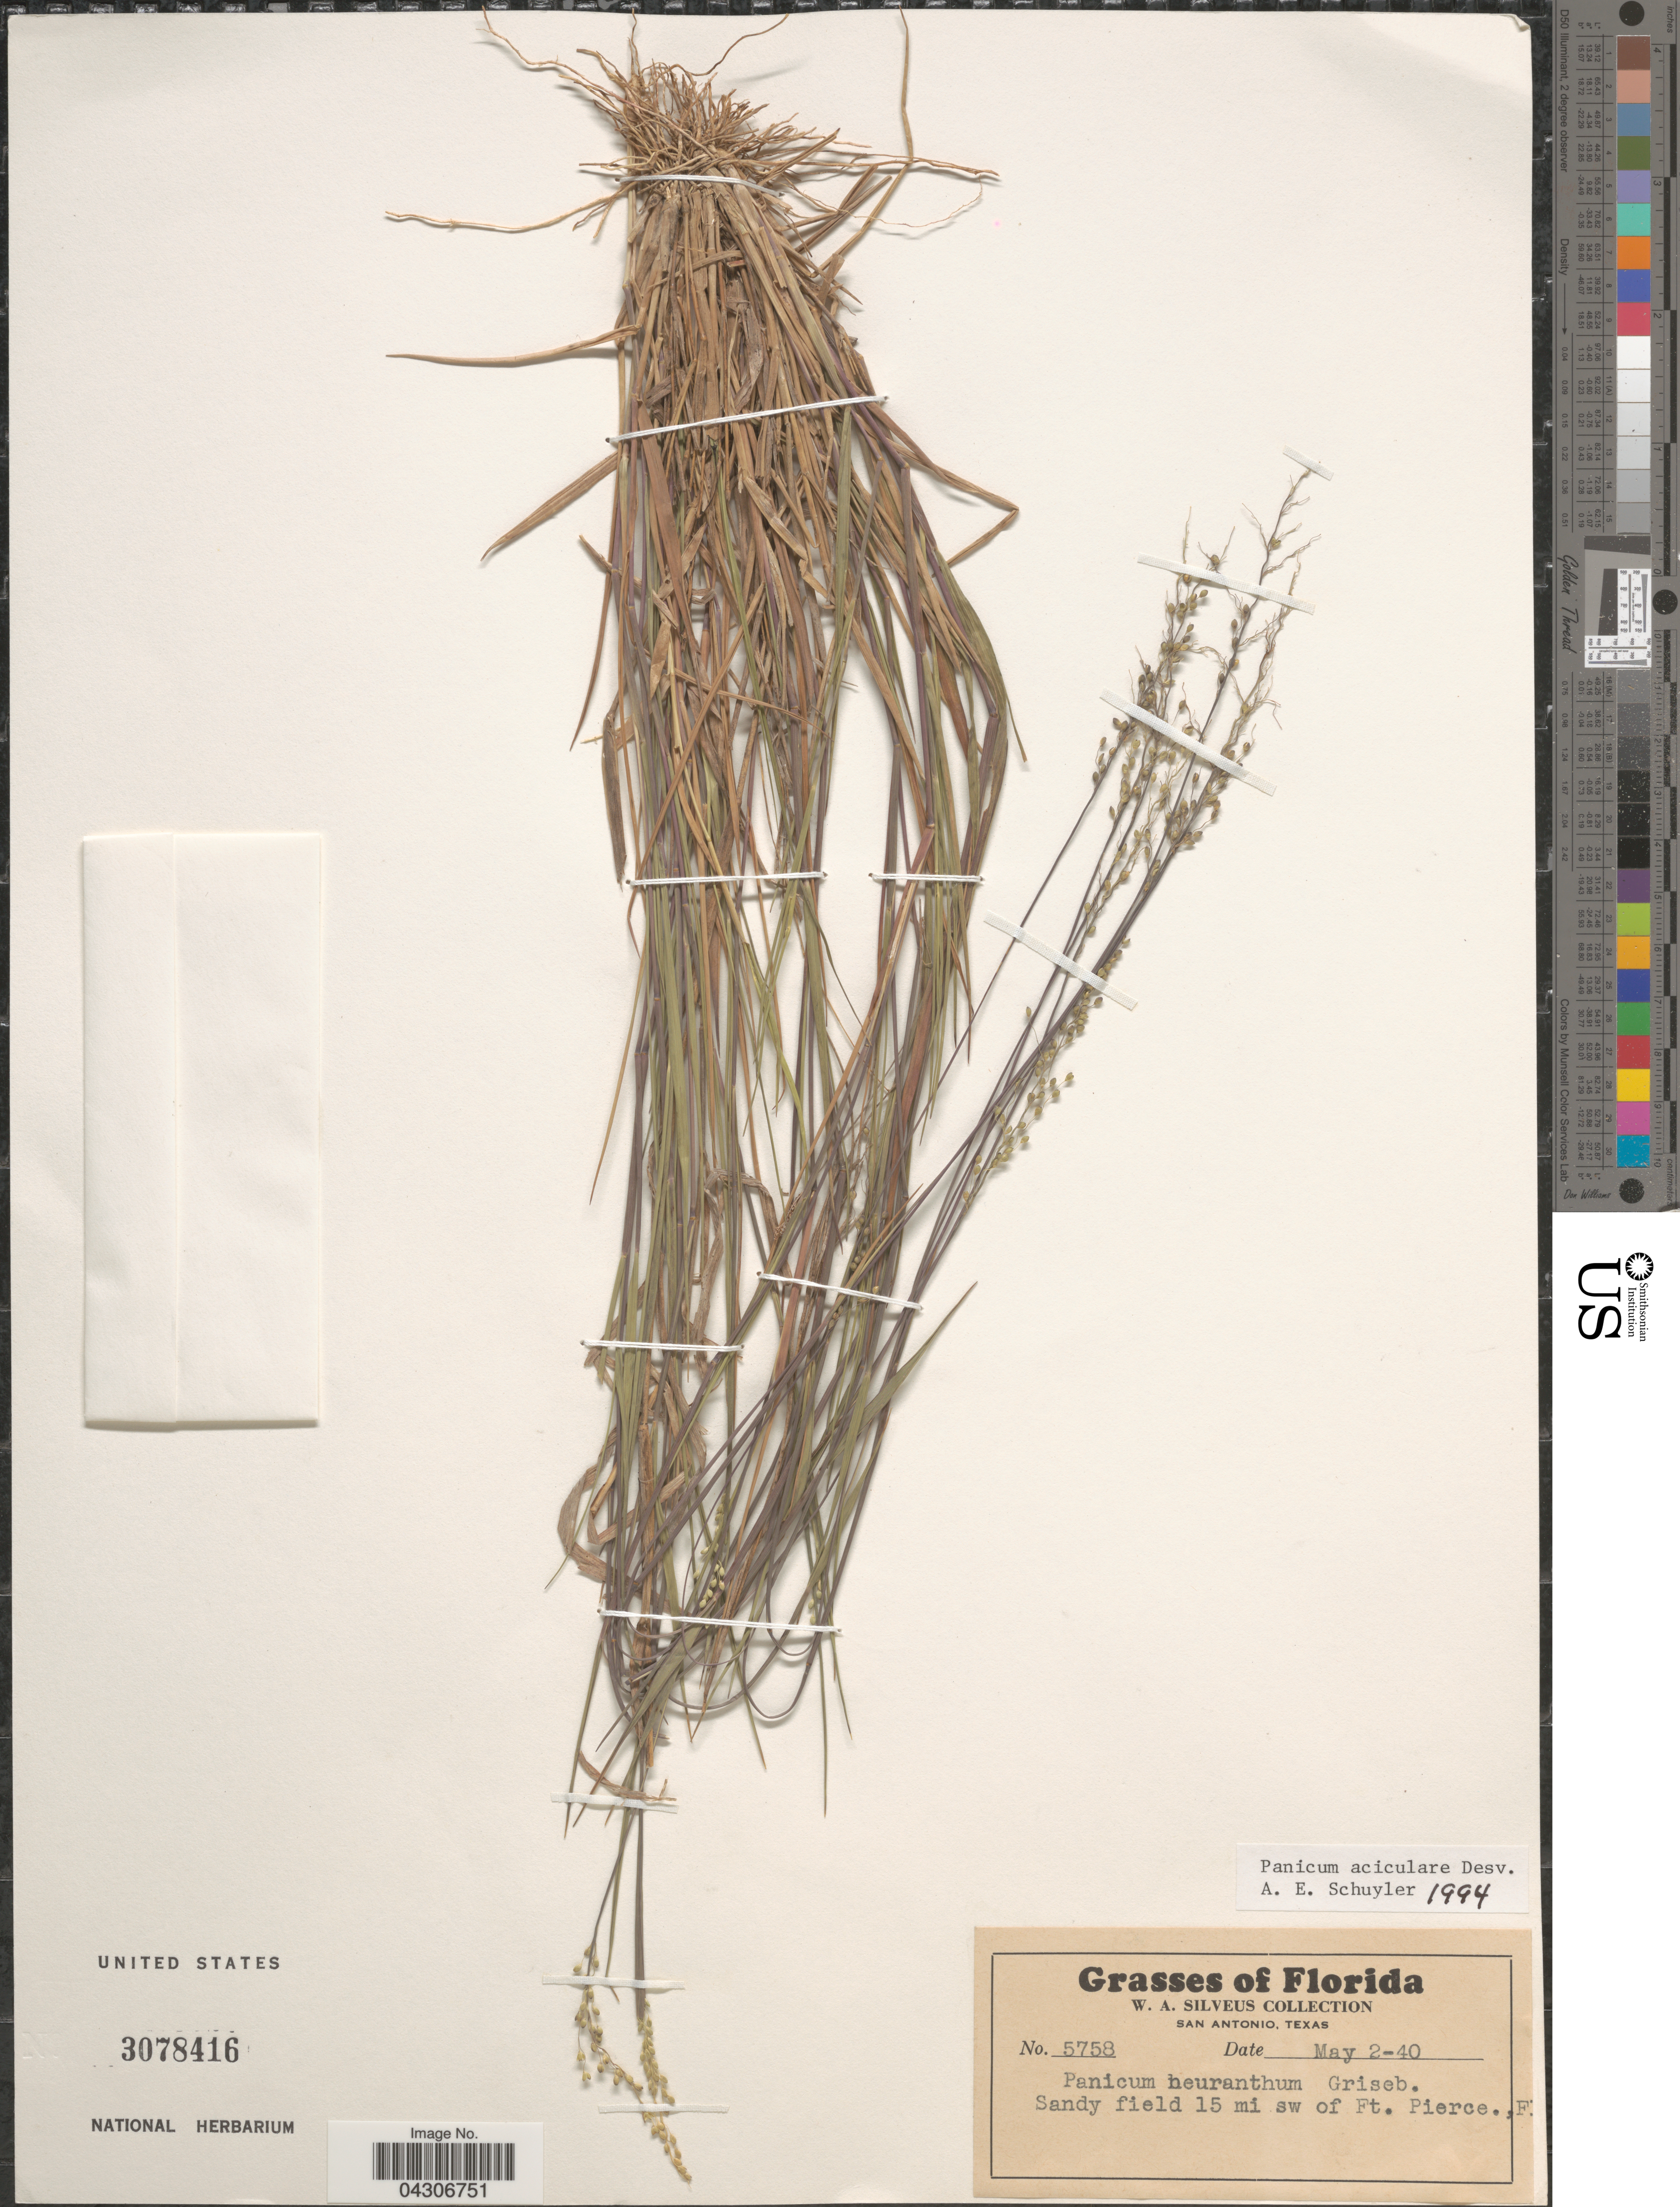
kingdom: Plantae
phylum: Tracheophyta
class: Liliopsida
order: Poales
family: Poaceae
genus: Dichanthelium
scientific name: Dichanthelium aciculare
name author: (Desv. ex Poir.) Gould & C.A. Clark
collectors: W. Silveus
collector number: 5758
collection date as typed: Transcribed d/m/y: 2/5/40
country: United States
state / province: Florida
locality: Sandy field 15 mi sw of Ft. Pierce.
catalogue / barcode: US 3078416